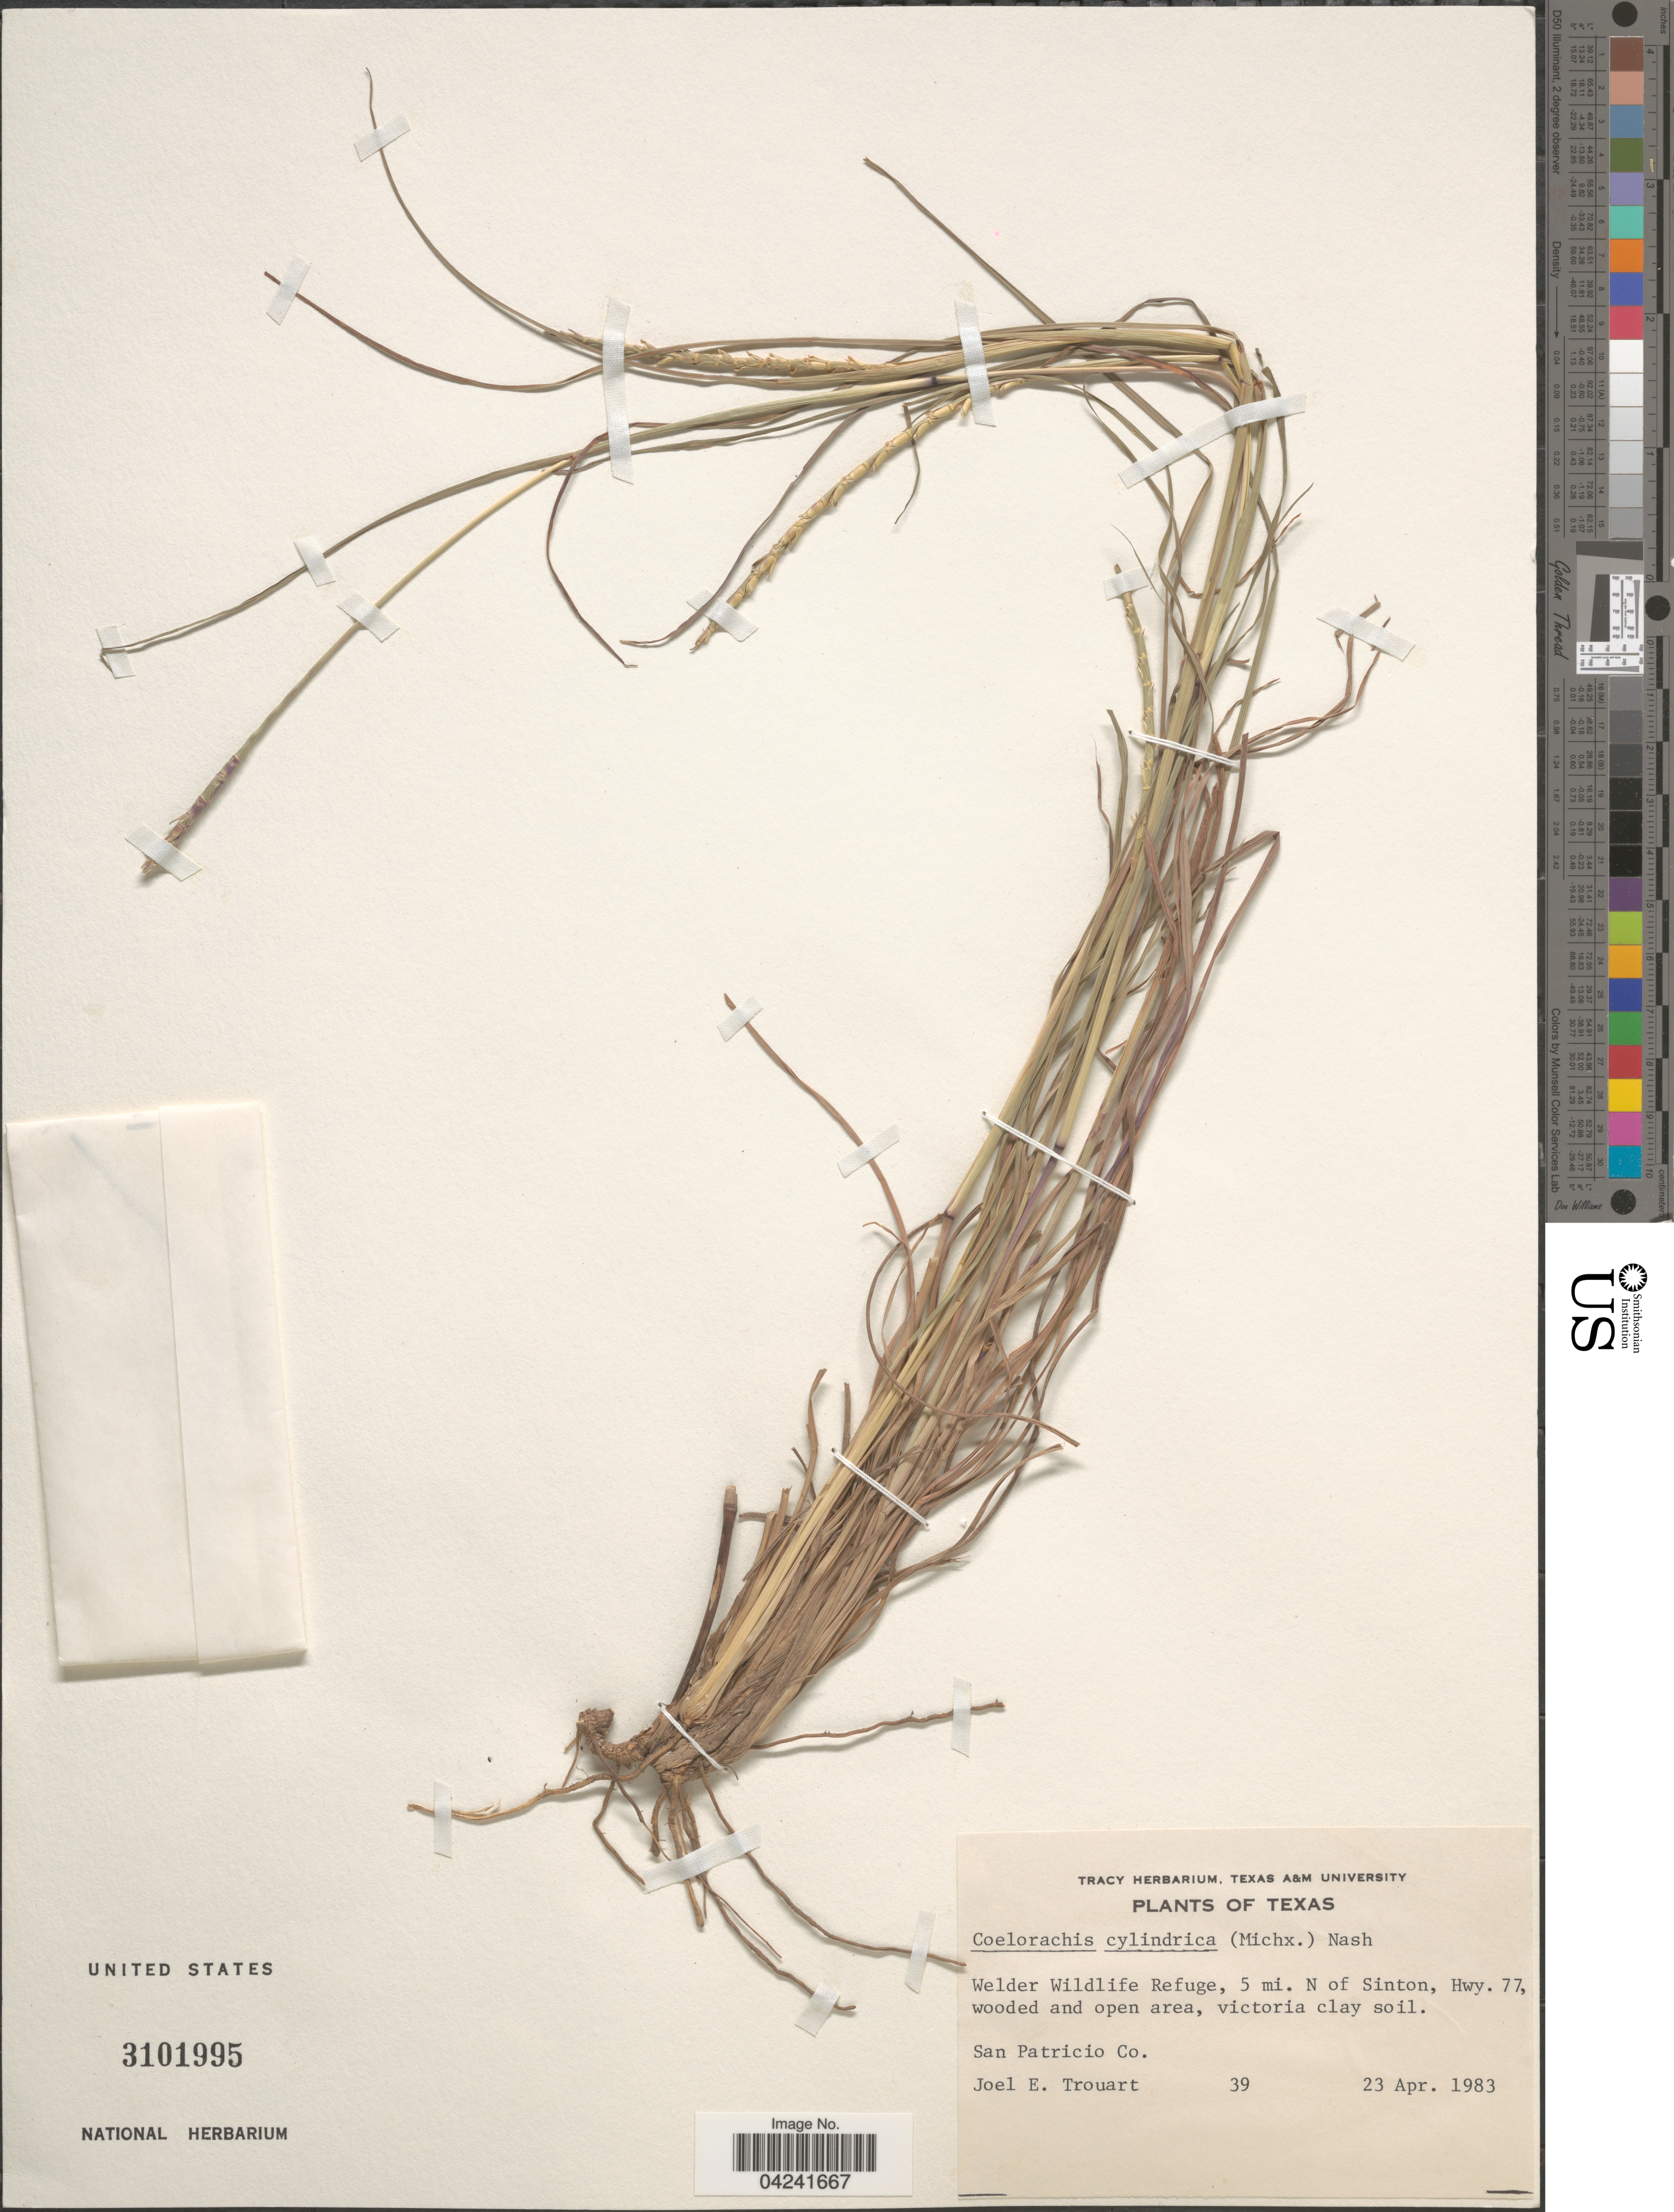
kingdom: Plantae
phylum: Tracheophyta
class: Liliopsida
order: Poales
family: Poaceae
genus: Mnesithea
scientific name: Mnesithea cylindrica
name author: (Michx.) de Koning & Sosef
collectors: J. Trouart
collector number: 39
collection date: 1983-04-23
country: United States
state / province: Texas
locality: Welder Wildlife Refuge, 5 mi. N of Sinton, Hwy. 77, wooded and open area, victoria clay soil. San Patricio Co.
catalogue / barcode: US 3101995